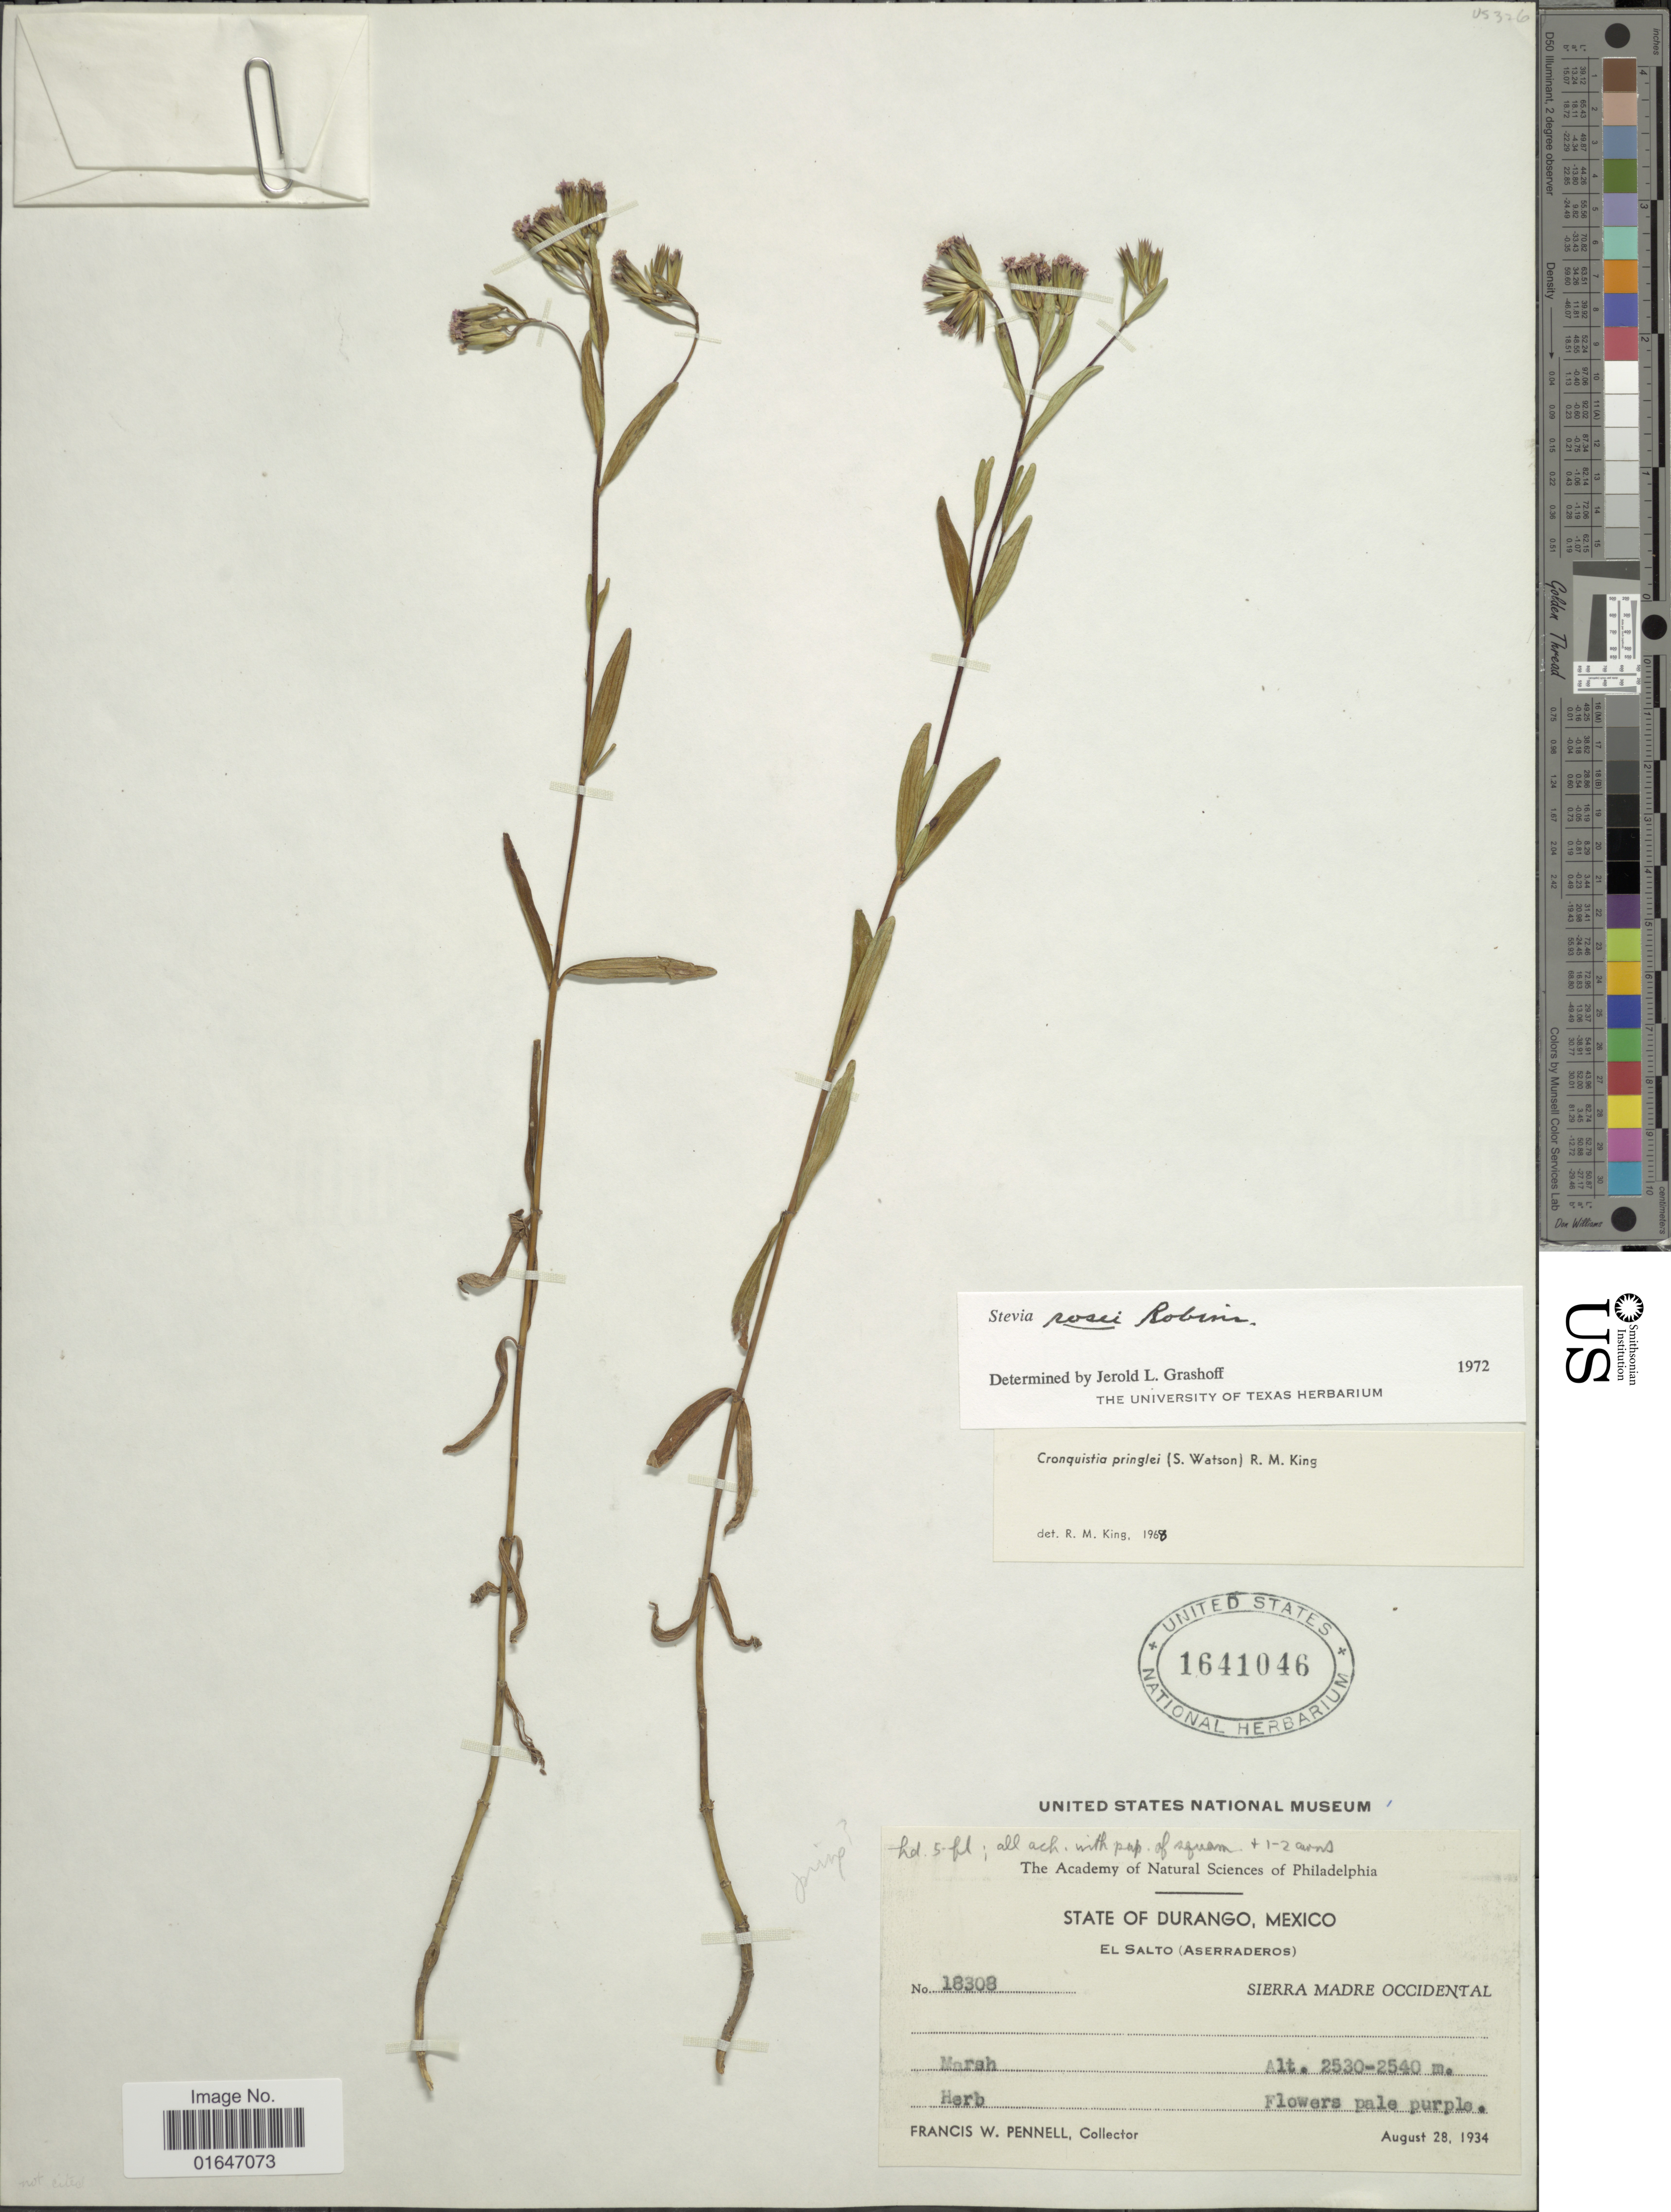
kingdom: Plantae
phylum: Tracheophyta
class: Magnoliopsida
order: Asterales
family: Asteraceae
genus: Stevia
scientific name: Stevia rosei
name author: B.L. Rob.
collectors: F. W. Pennell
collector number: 18308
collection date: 1934-08-28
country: Mexico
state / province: Durango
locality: El Salto (Asseraderos) Sierra Madre Occidental.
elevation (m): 2530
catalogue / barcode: US 1641046